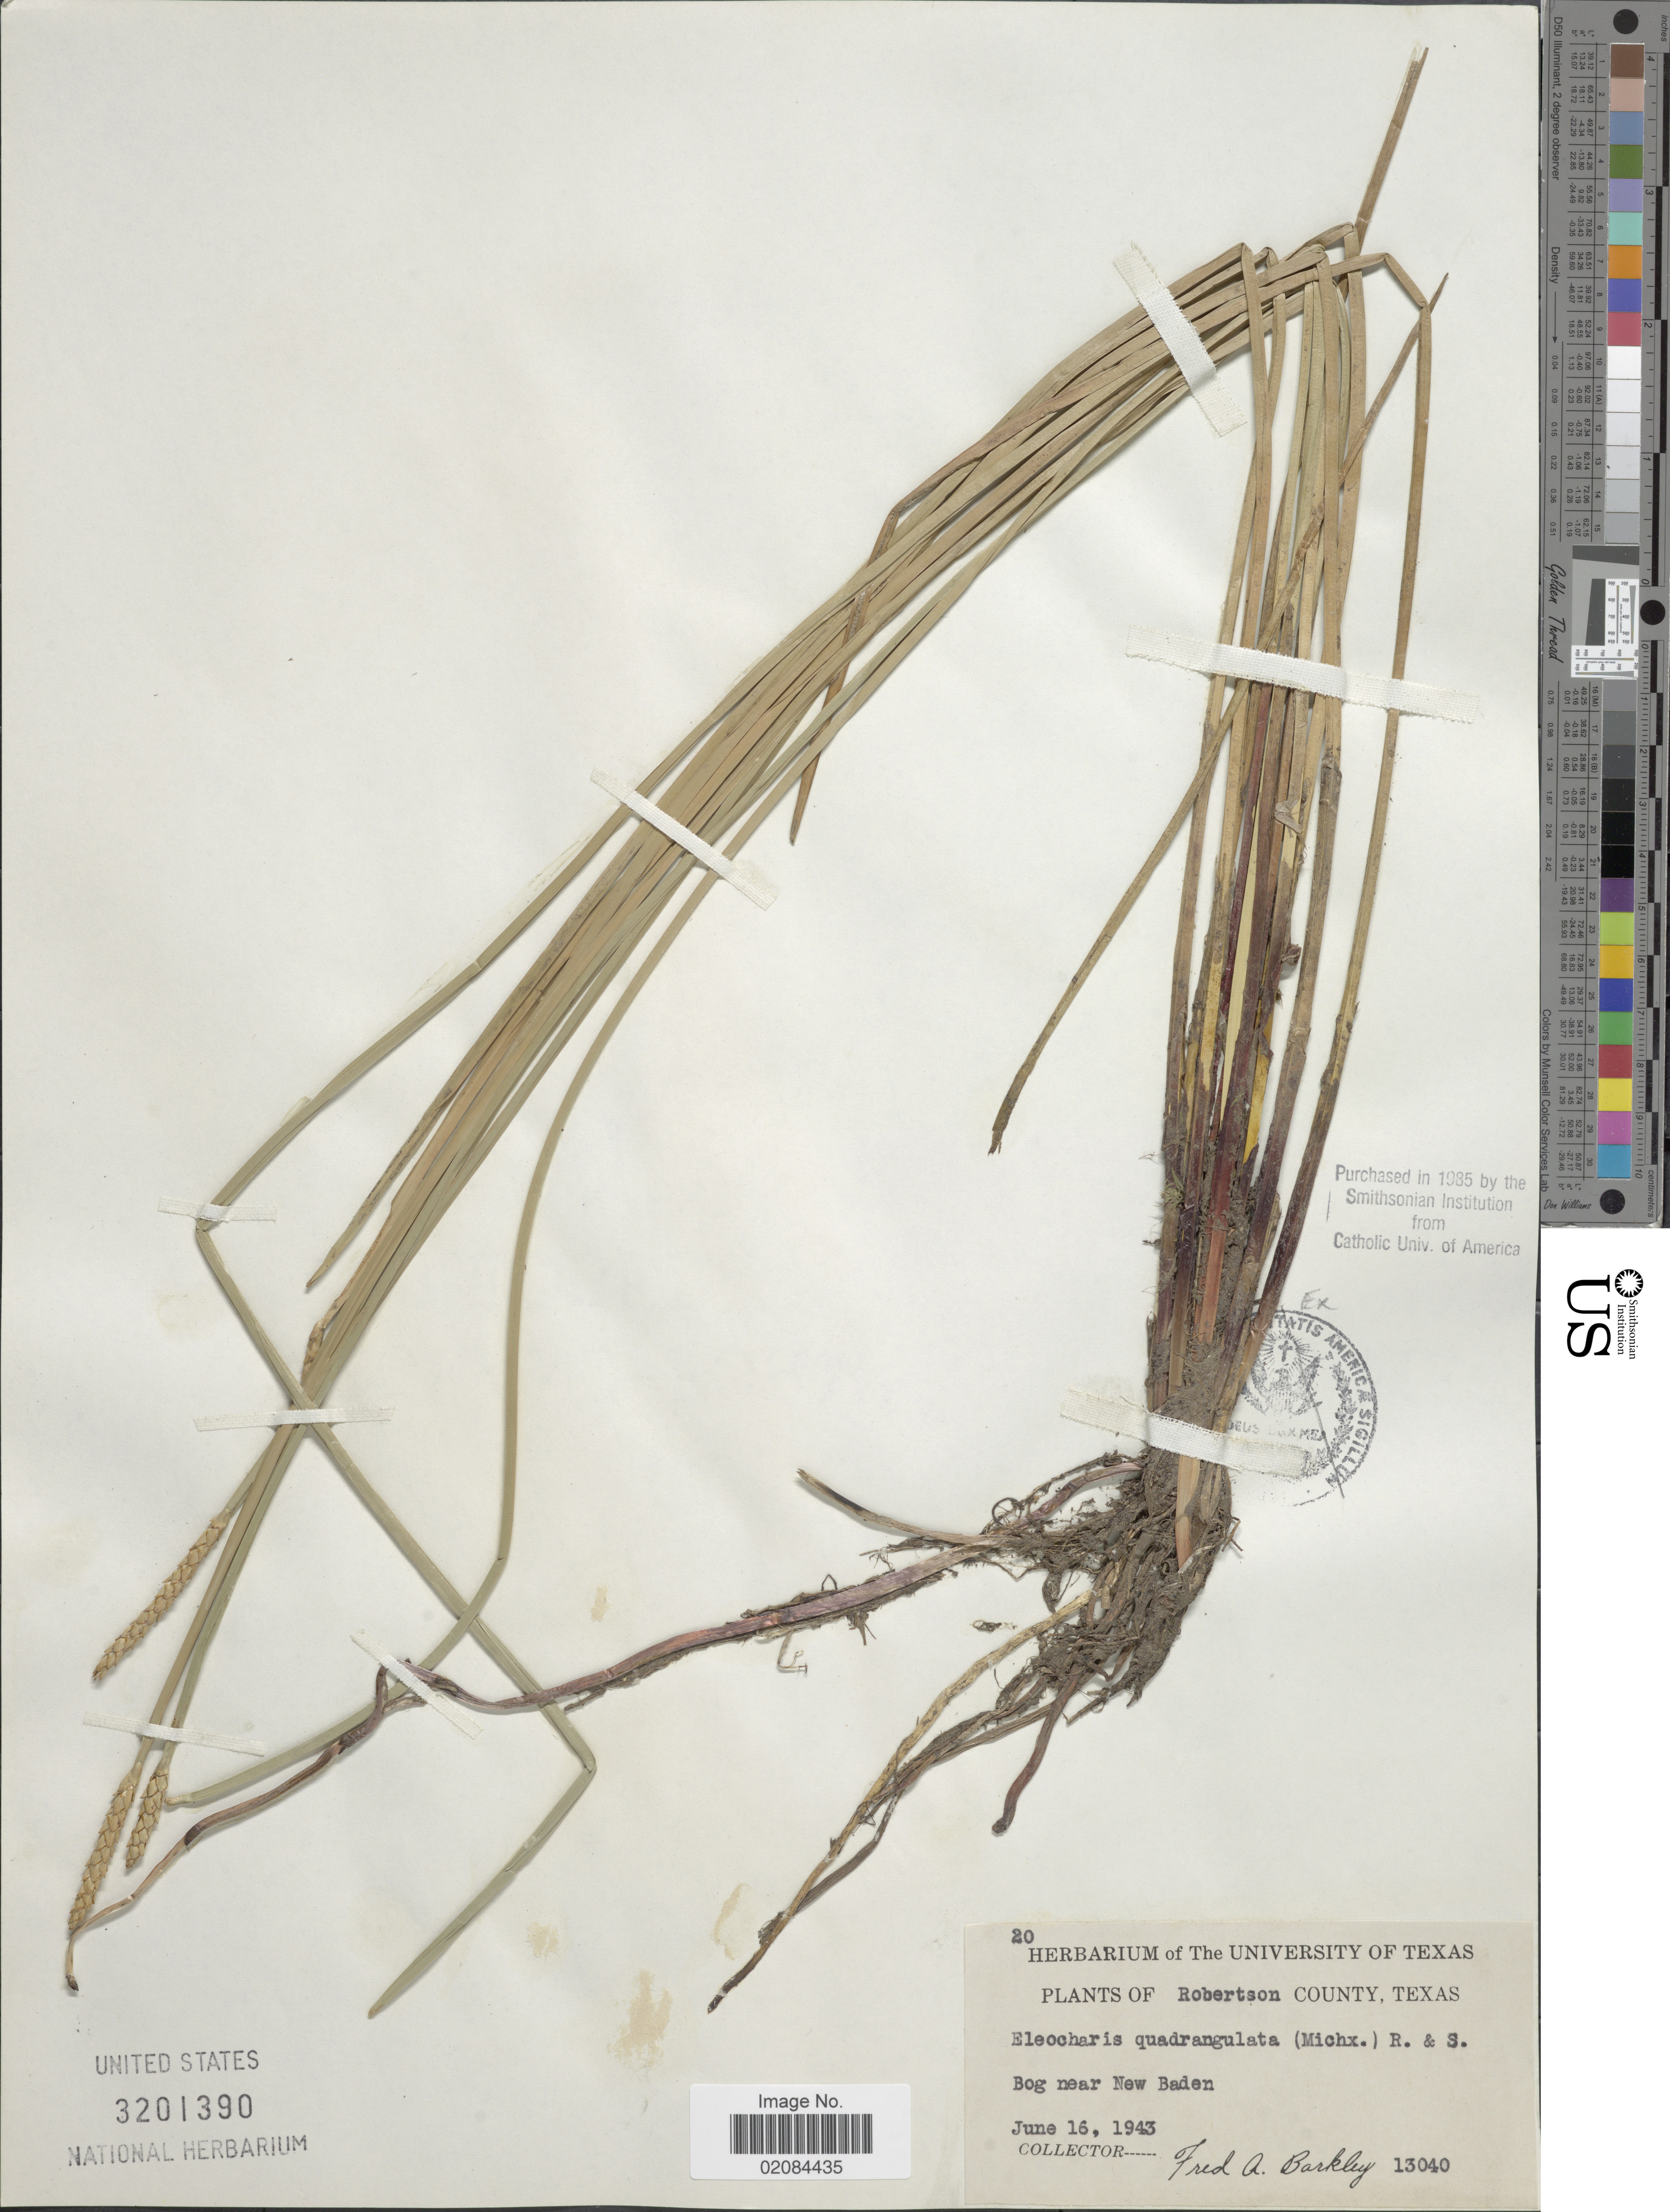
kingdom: Plantae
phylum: Tracheophyta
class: Liliopsida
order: Poales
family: Cyperaceae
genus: Eleocharis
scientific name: Eleocharis quadrangulata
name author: (Michx.) Roem. & Schult.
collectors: F. A. Barkley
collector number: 20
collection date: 1943-06-16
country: United States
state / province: Texas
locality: Robertson County, Bog near New Baden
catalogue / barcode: US 3101390